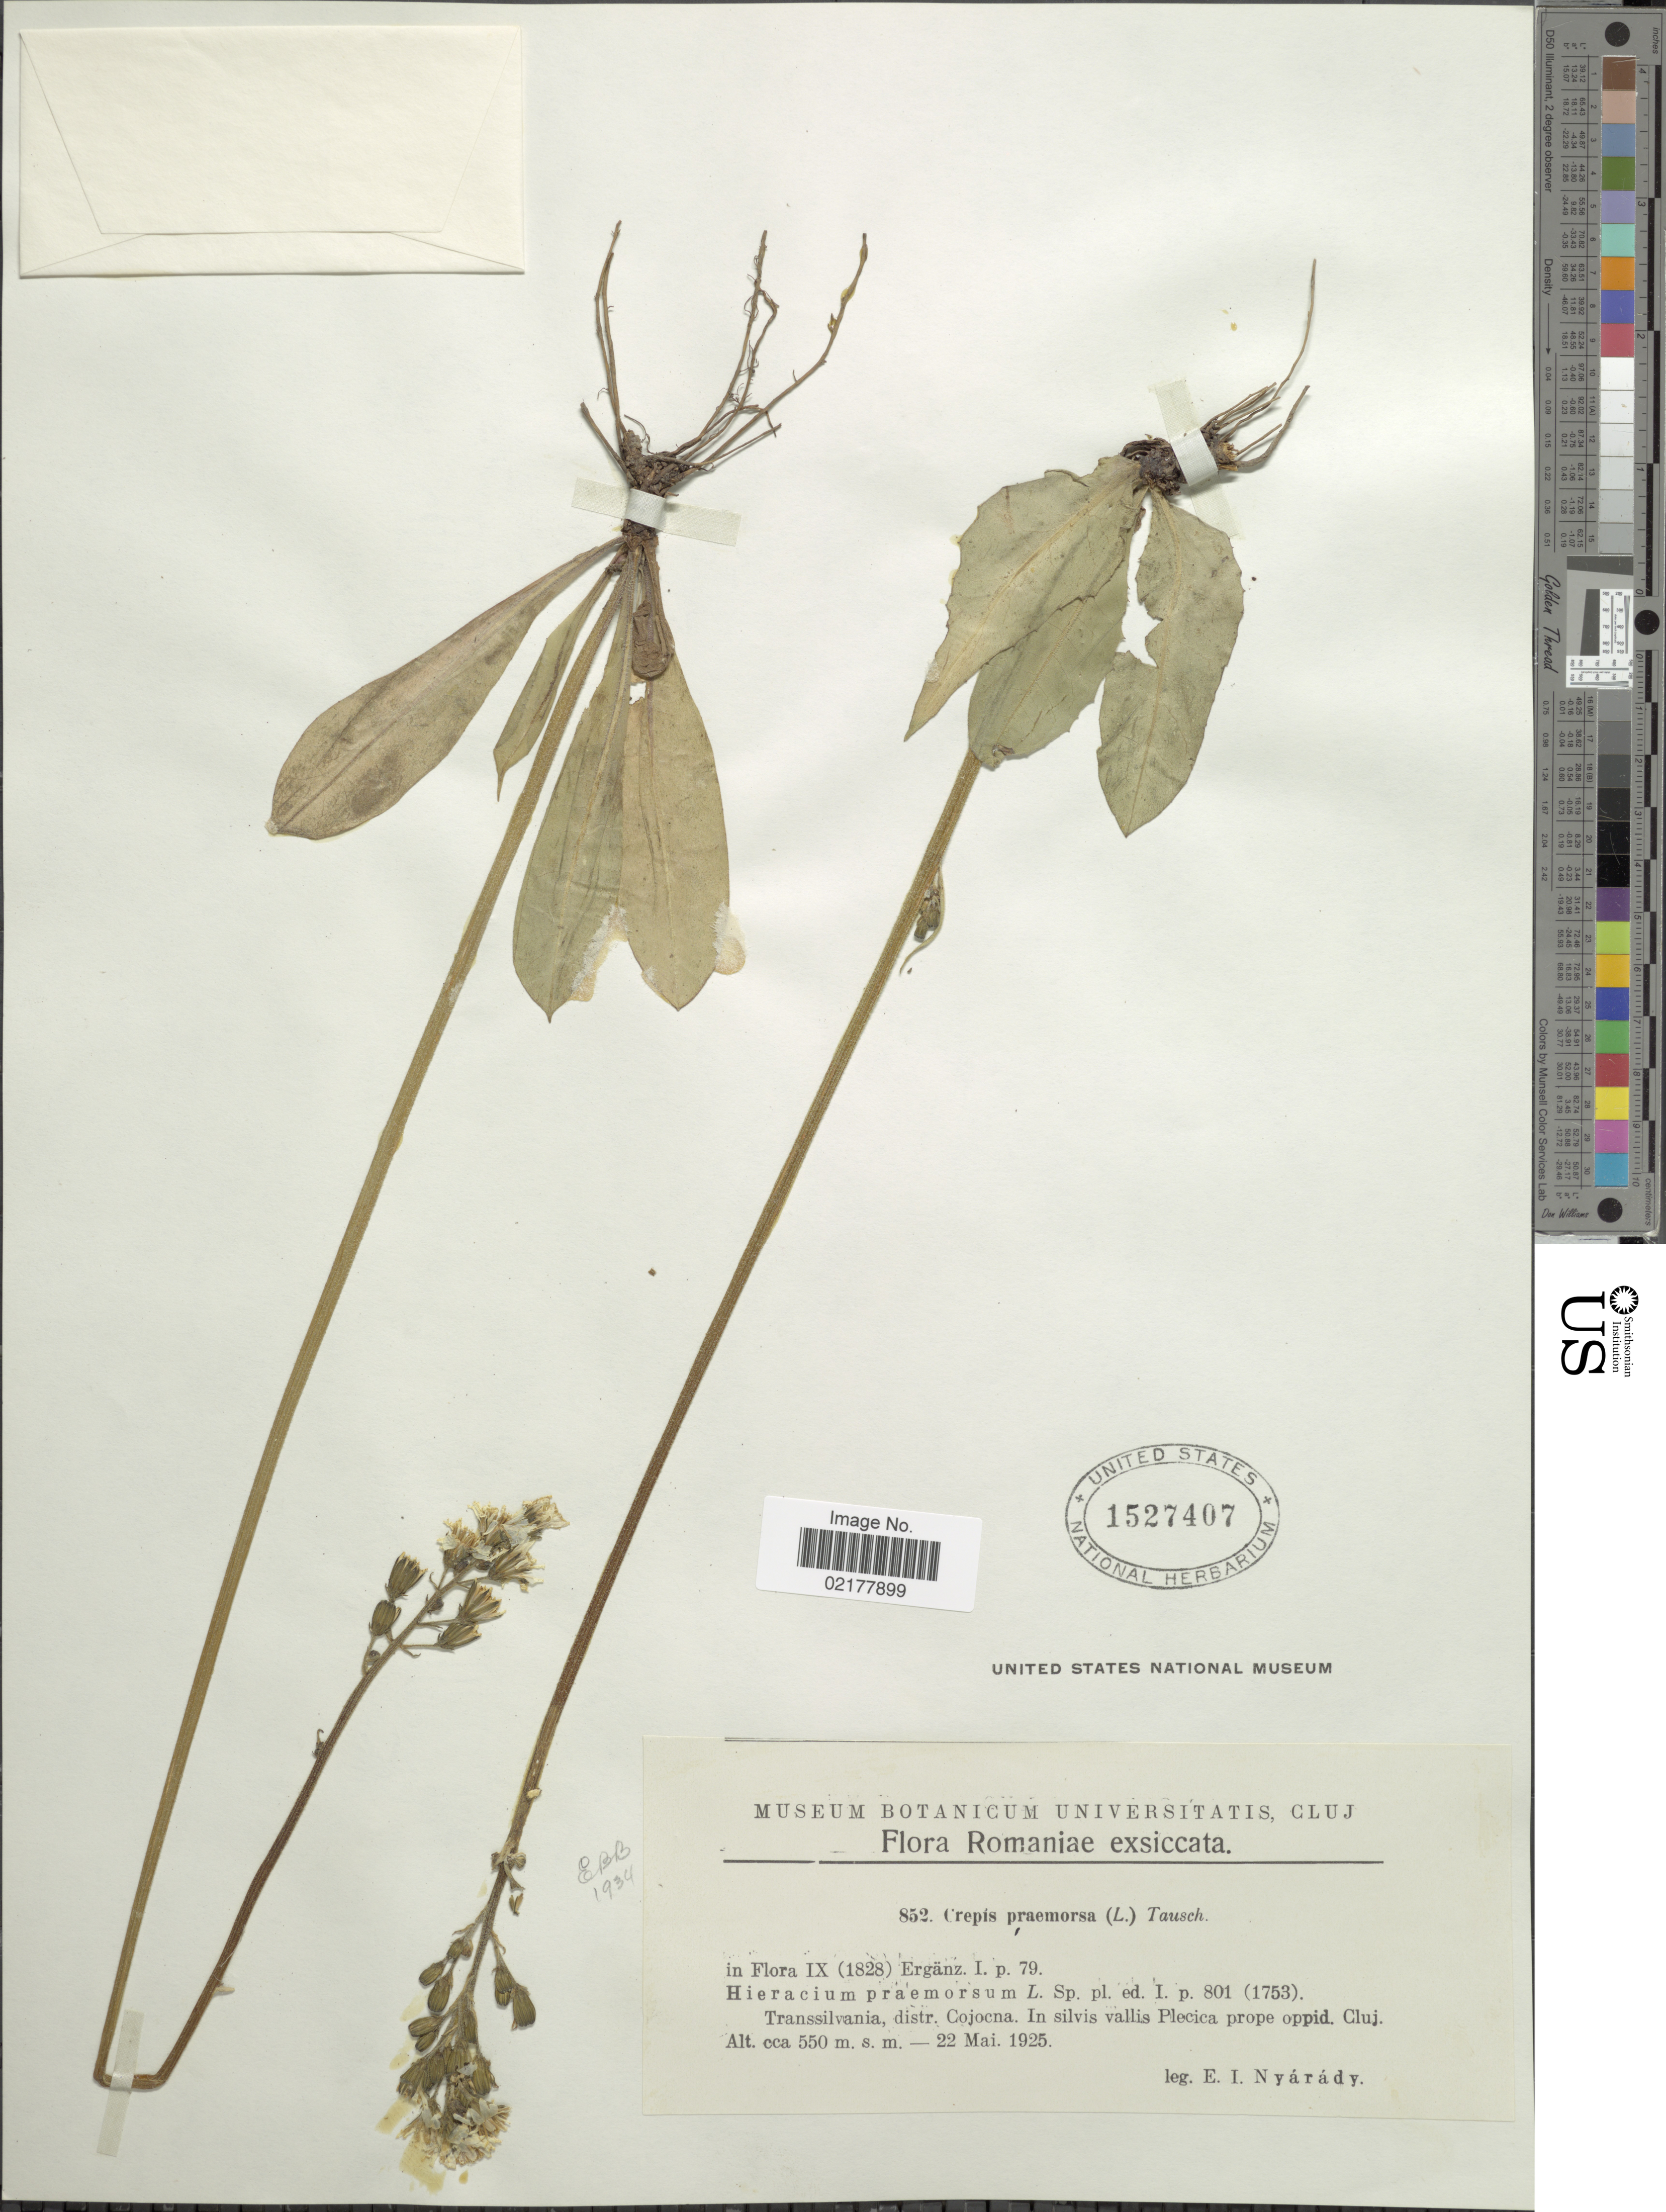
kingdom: Plantae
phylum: Tracheophyta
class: Magnoliopsida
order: Asterales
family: Asteraceae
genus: Crepis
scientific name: Crepis praemorsa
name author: (L.) Walther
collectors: E. Nyárády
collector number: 852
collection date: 1925-05-22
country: Romania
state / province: Cluj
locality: Transsilvania, distr. Cojocna. vallis Plecica prope oppid. Cluj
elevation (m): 550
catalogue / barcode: US 1527407